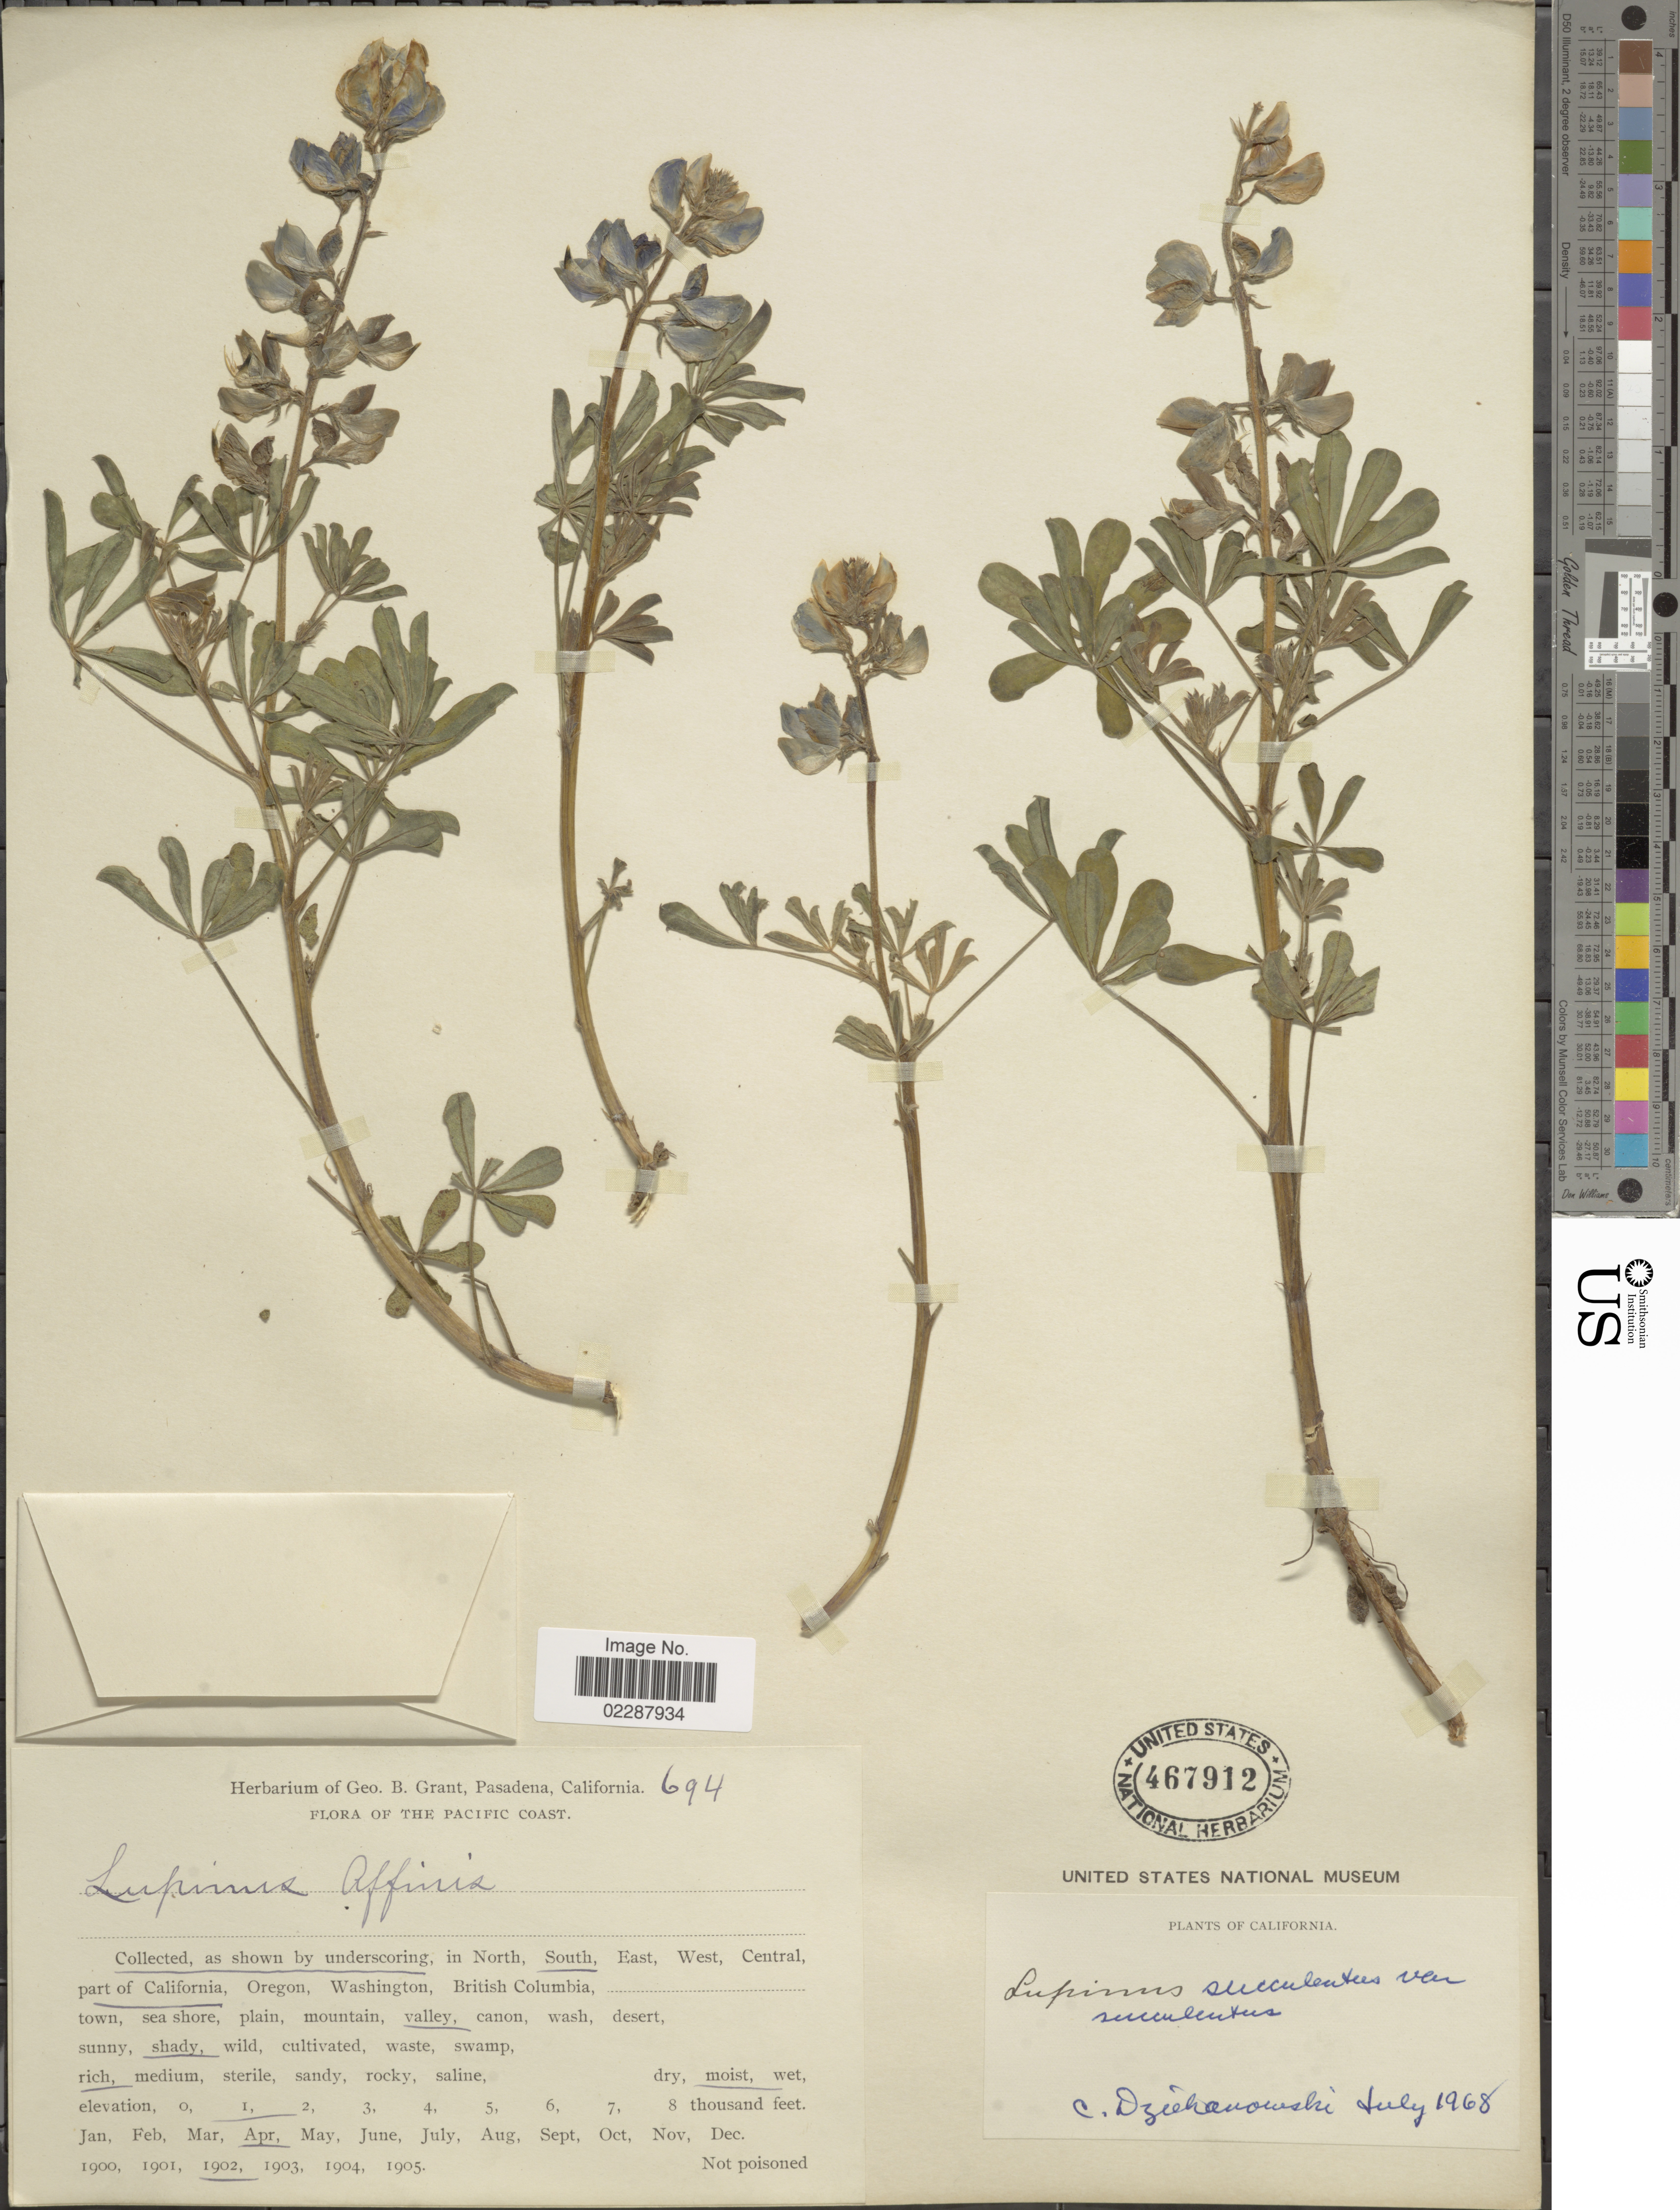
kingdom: Plantae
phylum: Tracheophyta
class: Magnoliopsida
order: Fabales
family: Fabaceae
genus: Lupinus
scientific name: Lupinus succulentus var. succulentus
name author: Douglas ex K. Koch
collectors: C. T. Dziekanowski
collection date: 1968-07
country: United States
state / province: California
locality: South California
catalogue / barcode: US 467912